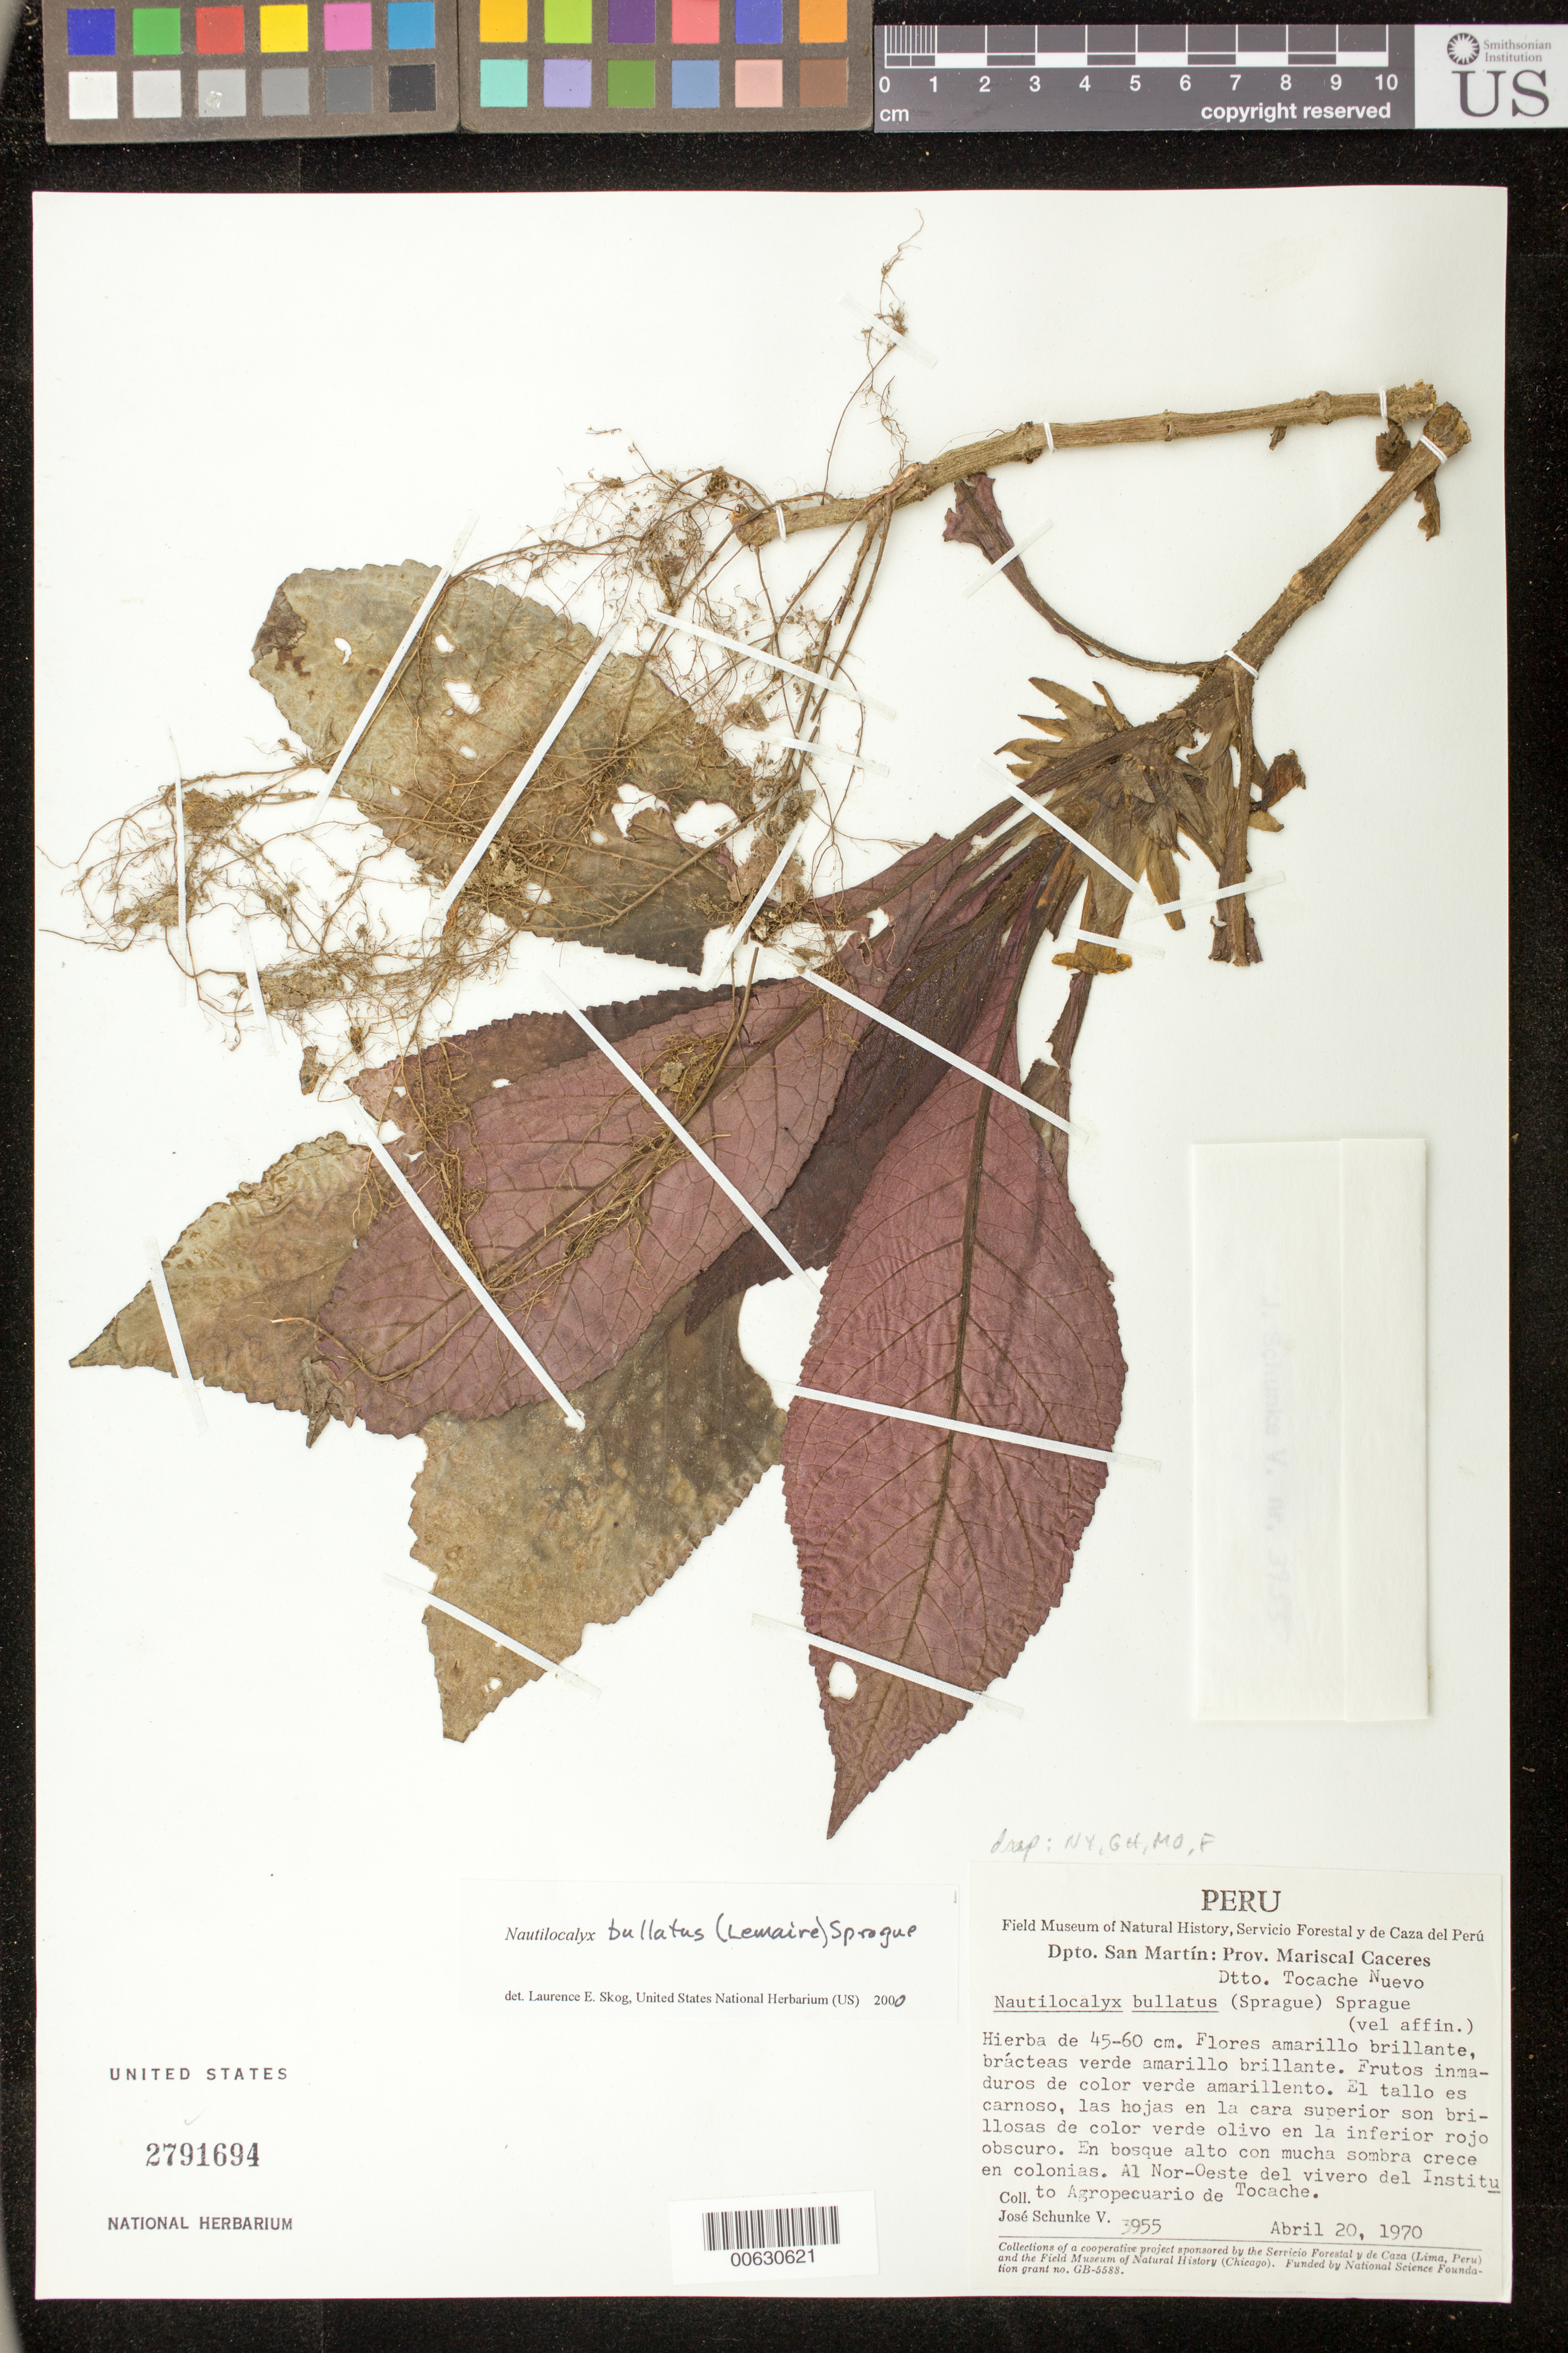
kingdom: Plantae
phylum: Tracheophyta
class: Magnoliopsida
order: Lamiales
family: Gesneriaceae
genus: Nautilocalyx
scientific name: Nautilocalyx bullatus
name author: (Lem.) Sprague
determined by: Clark, J. L., (SEL), The Marie Selby Botanical Garden (UNITED STATES)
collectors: J. Schunke Vigo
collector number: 3955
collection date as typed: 20 Apr 1970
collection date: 1970-04-20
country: Peru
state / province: San Martín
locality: Prov. Mariscal Caceres, Dtto. Tocache Nuevo; al Nor-Oeste del vivero del Instituto Agropecuario de Tocache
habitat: En bosque alto con mucha sombra crece en colonias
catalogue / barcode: US 2791694